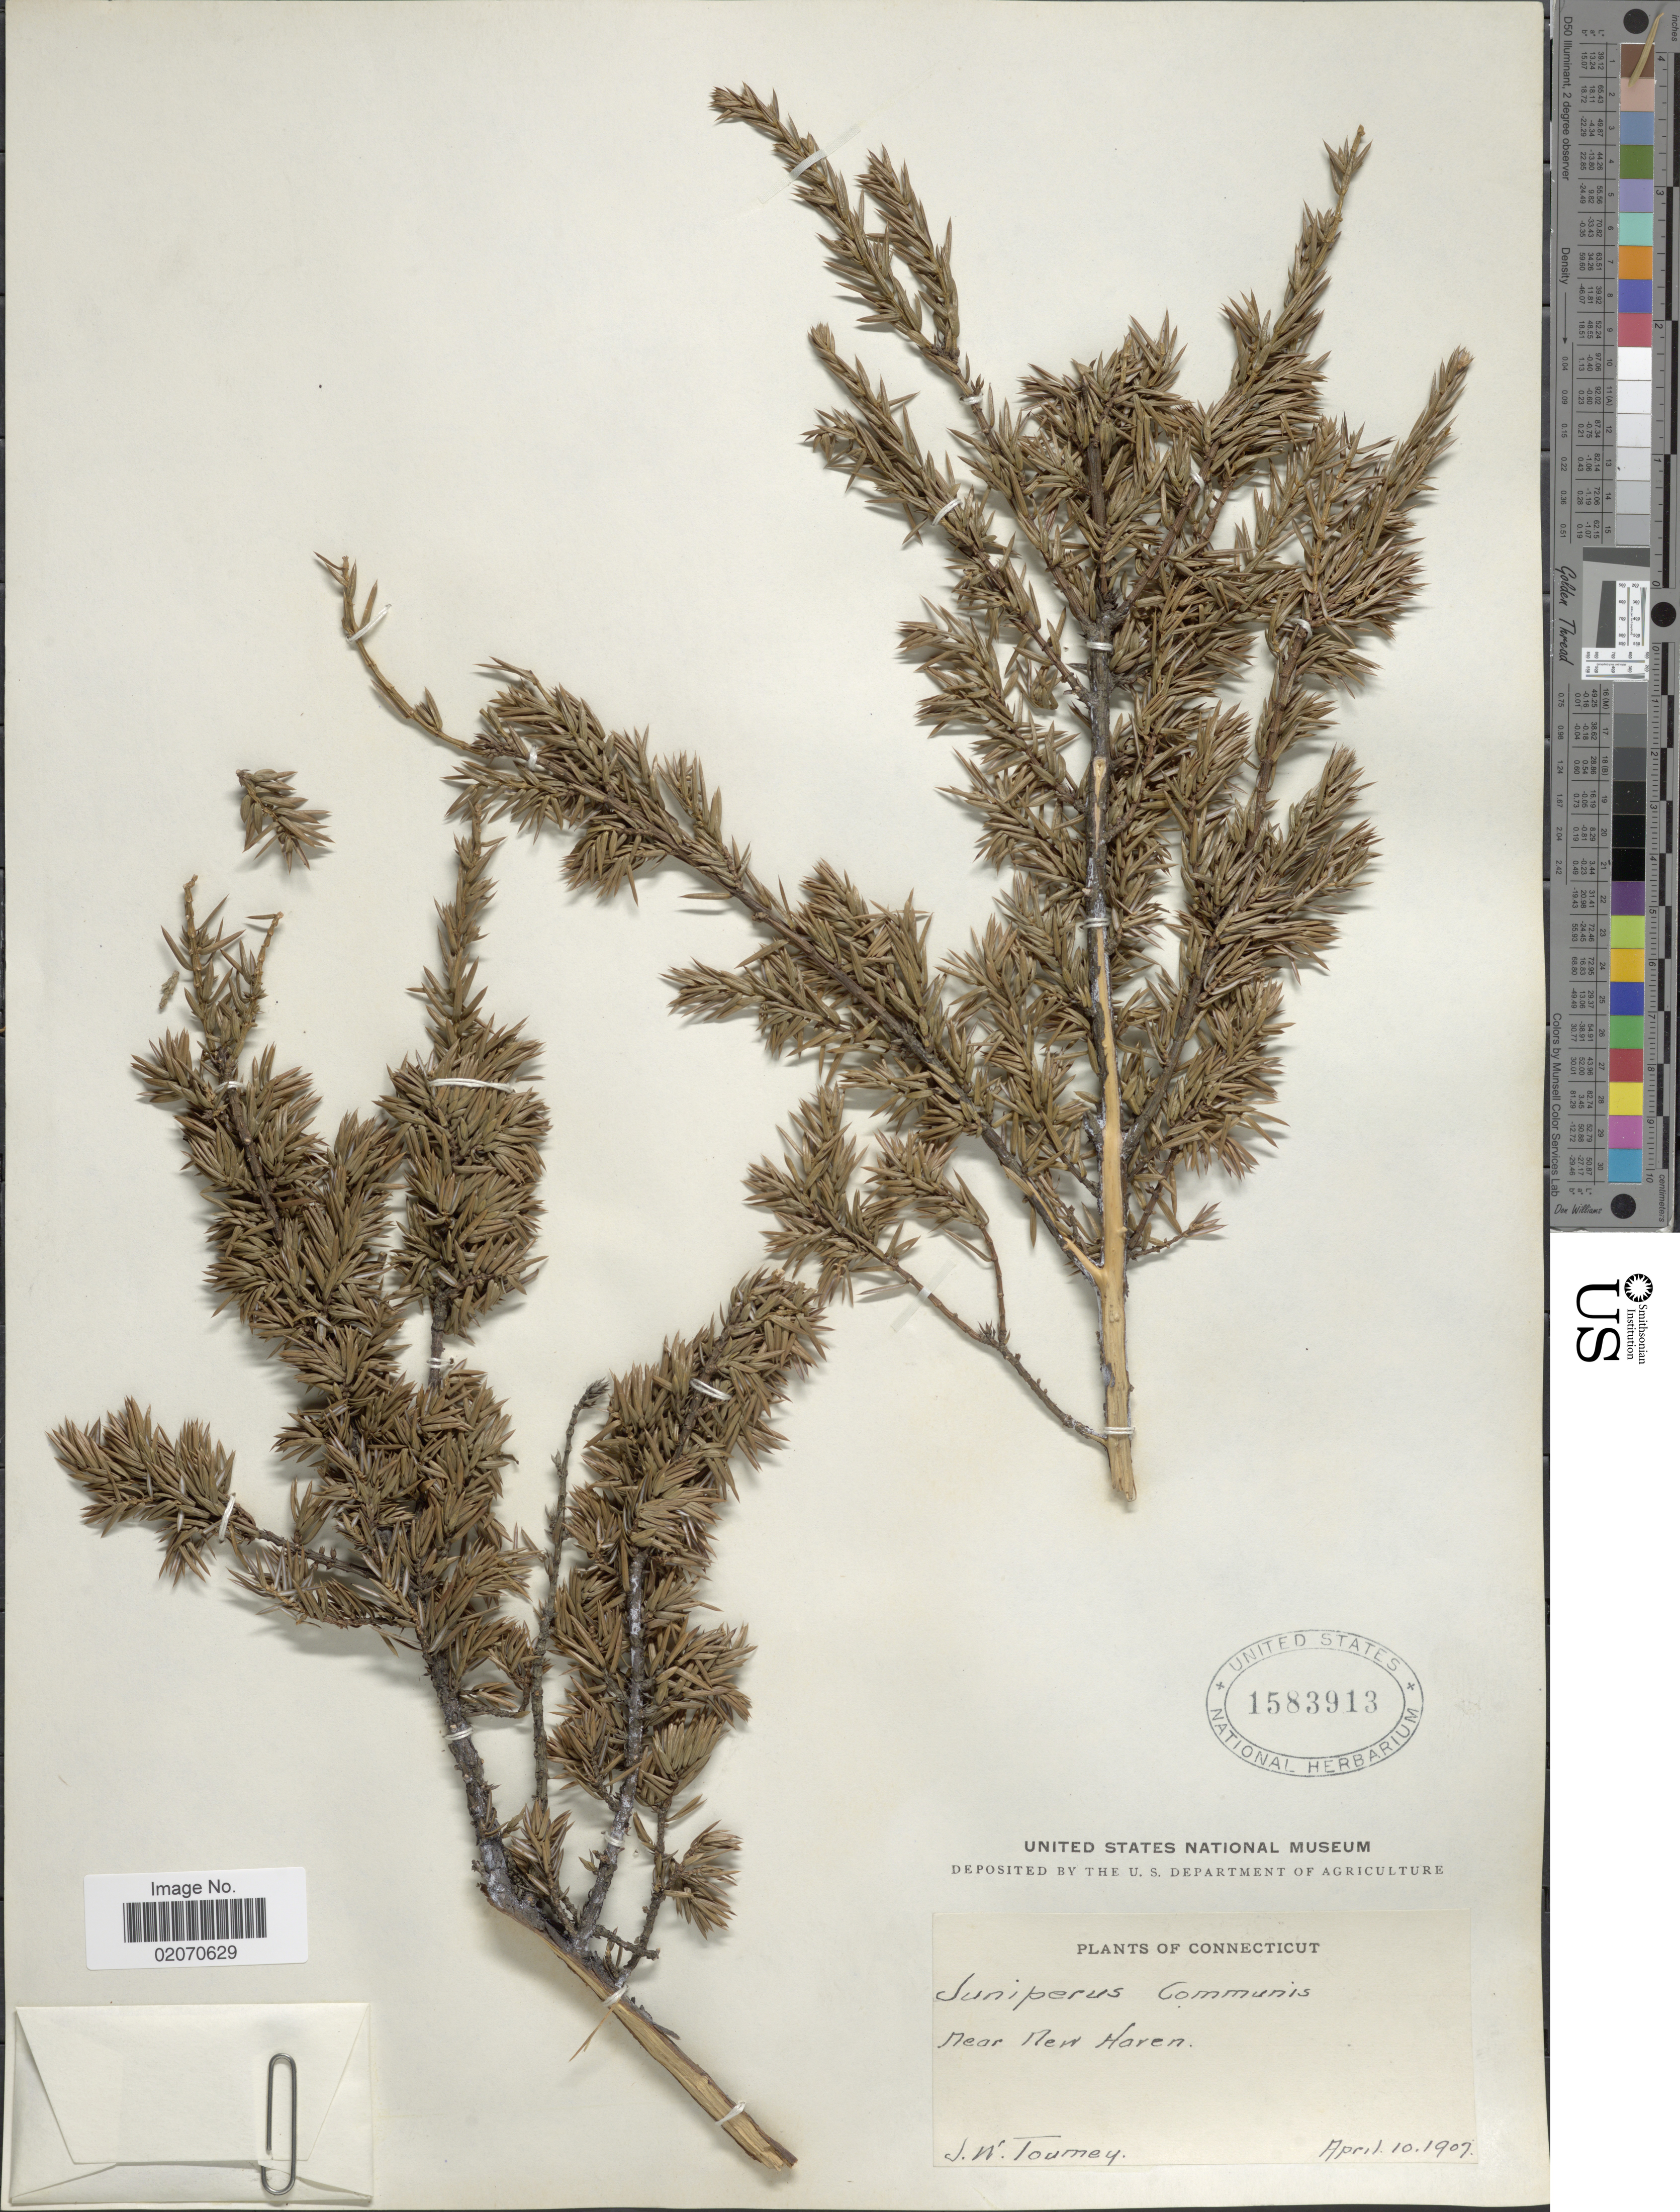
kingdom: Plantae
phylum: Tracheophyta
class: Pinopsida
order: Pinales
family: Cupressaceae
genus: Juniperus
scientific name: Juniperus communis var. depressa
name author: Pursh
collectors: J. W. Toumey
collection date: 1907-04-10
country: United States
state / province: Connecticut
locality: Near New Haven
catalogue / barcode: US 1583913